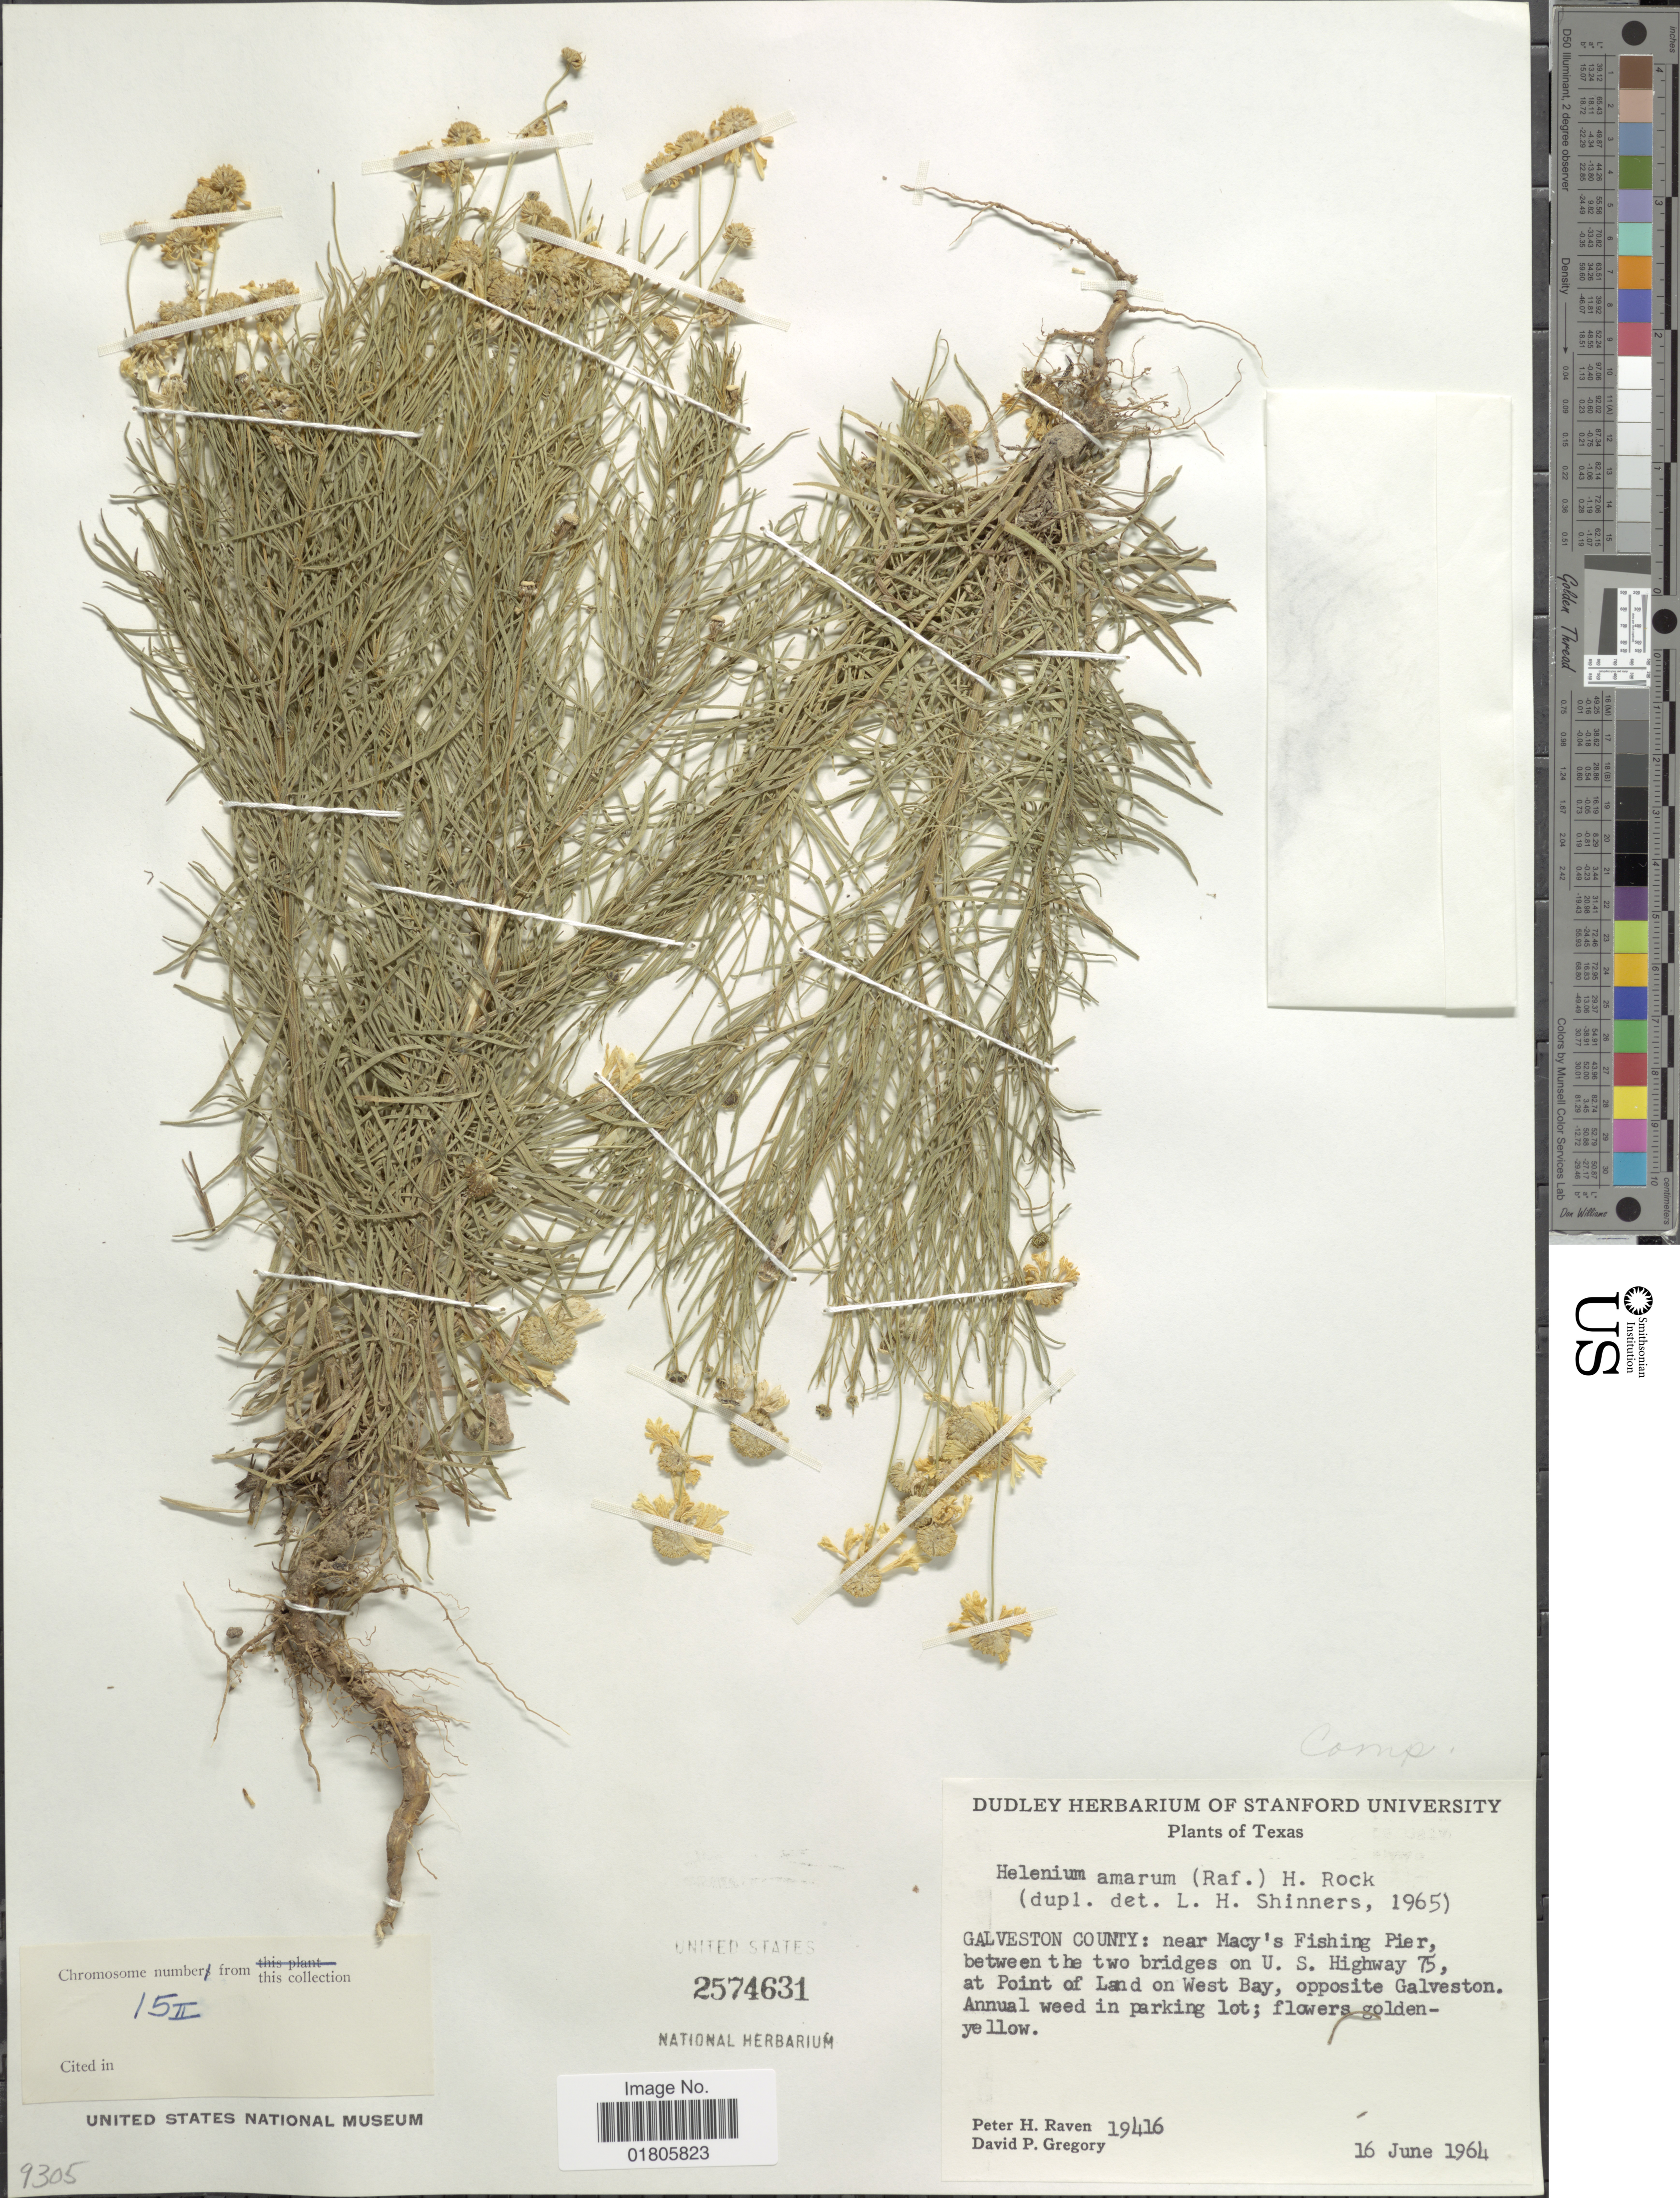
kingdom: Plantae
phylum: Tracheophyta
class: Magnoliopsida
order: Asterales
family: Asteraceae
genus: Helenium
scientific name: Helenium amarum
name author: (Raf.) H. Rock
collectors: P. Raven & D. Gregory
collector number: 19416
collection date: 1964-06-16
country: United States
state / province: Texas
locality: Galveston County: near Macy's Fishing Pier, between the two brodges on U.S. Highway 75, at Point of Land on West Bay, opposite Galveston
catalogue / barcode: US 2574631